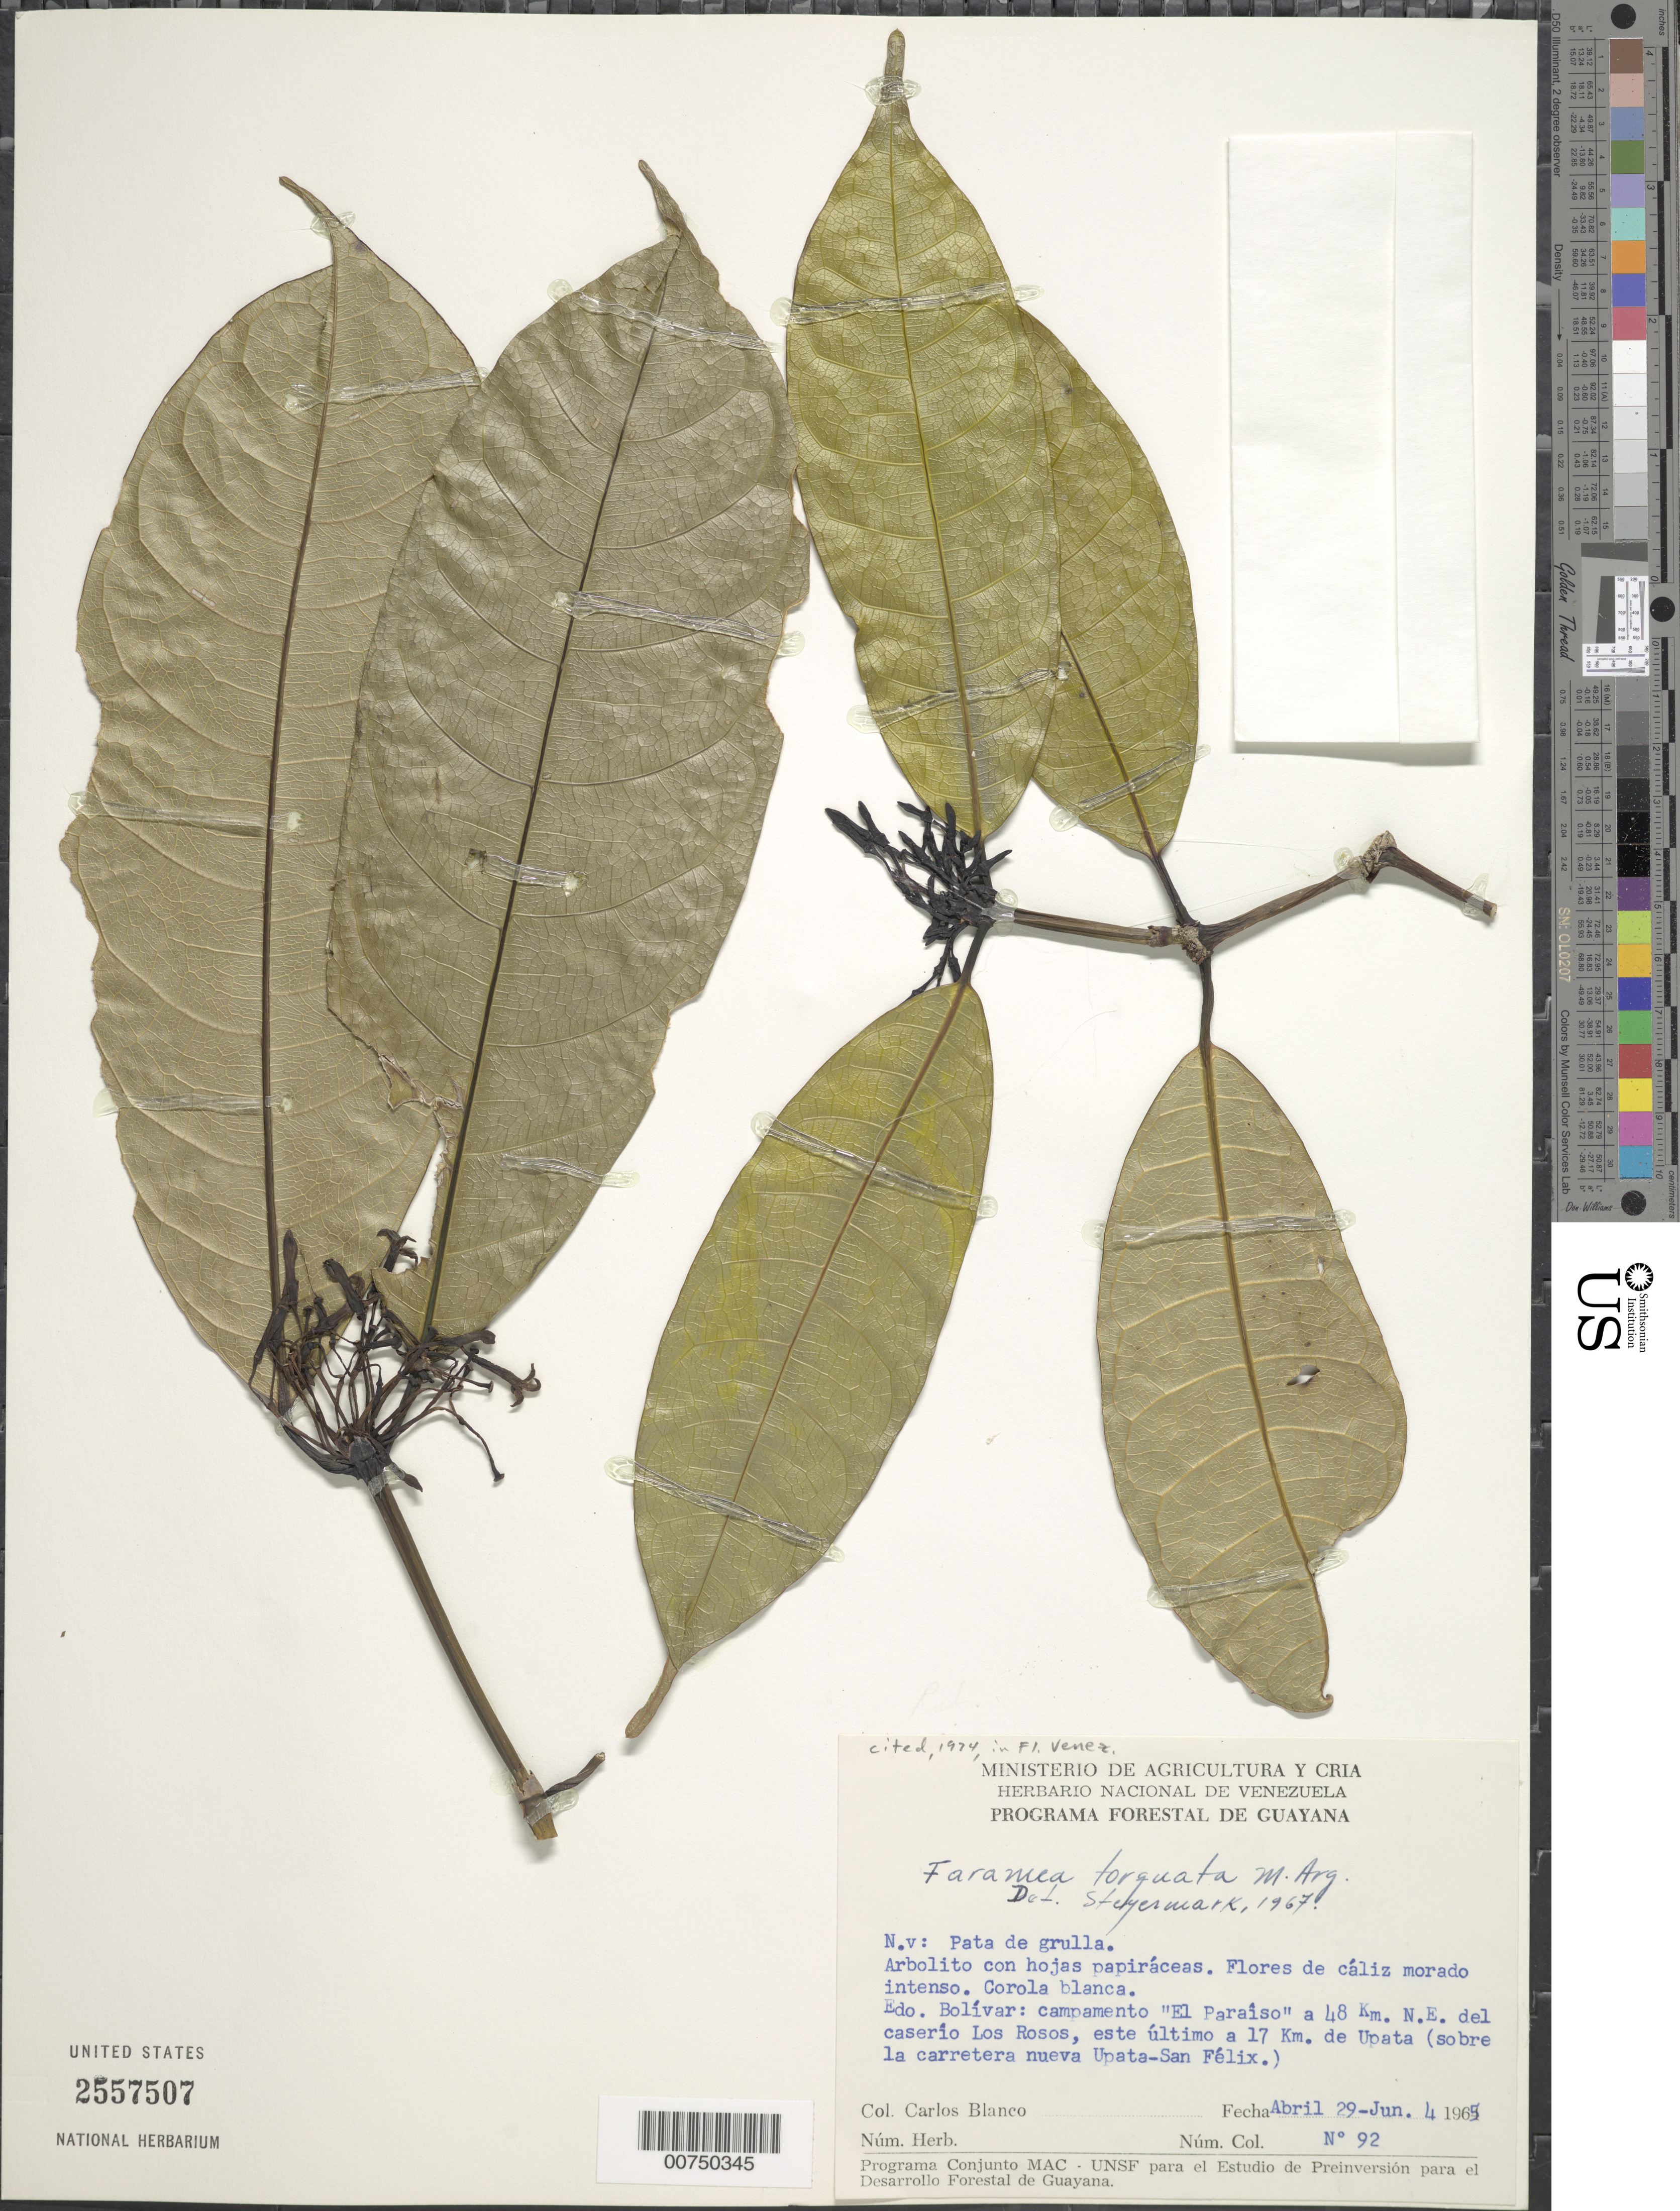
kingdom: Plantae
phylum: Tracheophyta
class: Magnoliopsida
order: Gentianales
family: Rubiaceae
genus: Faramea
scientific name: Faramea torquata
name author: Müll. Arg.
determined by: Steyermark, Julian A., (VEN)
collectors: C. A. Blanco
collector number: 92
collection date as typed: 29-Apr-65 to 4-Jun-65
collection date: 1965-04-29/1965-06-04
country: Venezuela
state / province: Bolívar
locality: Campamento "El Paraiso" a 48 km NE del caserío Los Rosos, este ultimo aprox. 17 km de Upata (sobre la carretera nueva Upata-San Felix)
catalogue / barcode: US 2557507